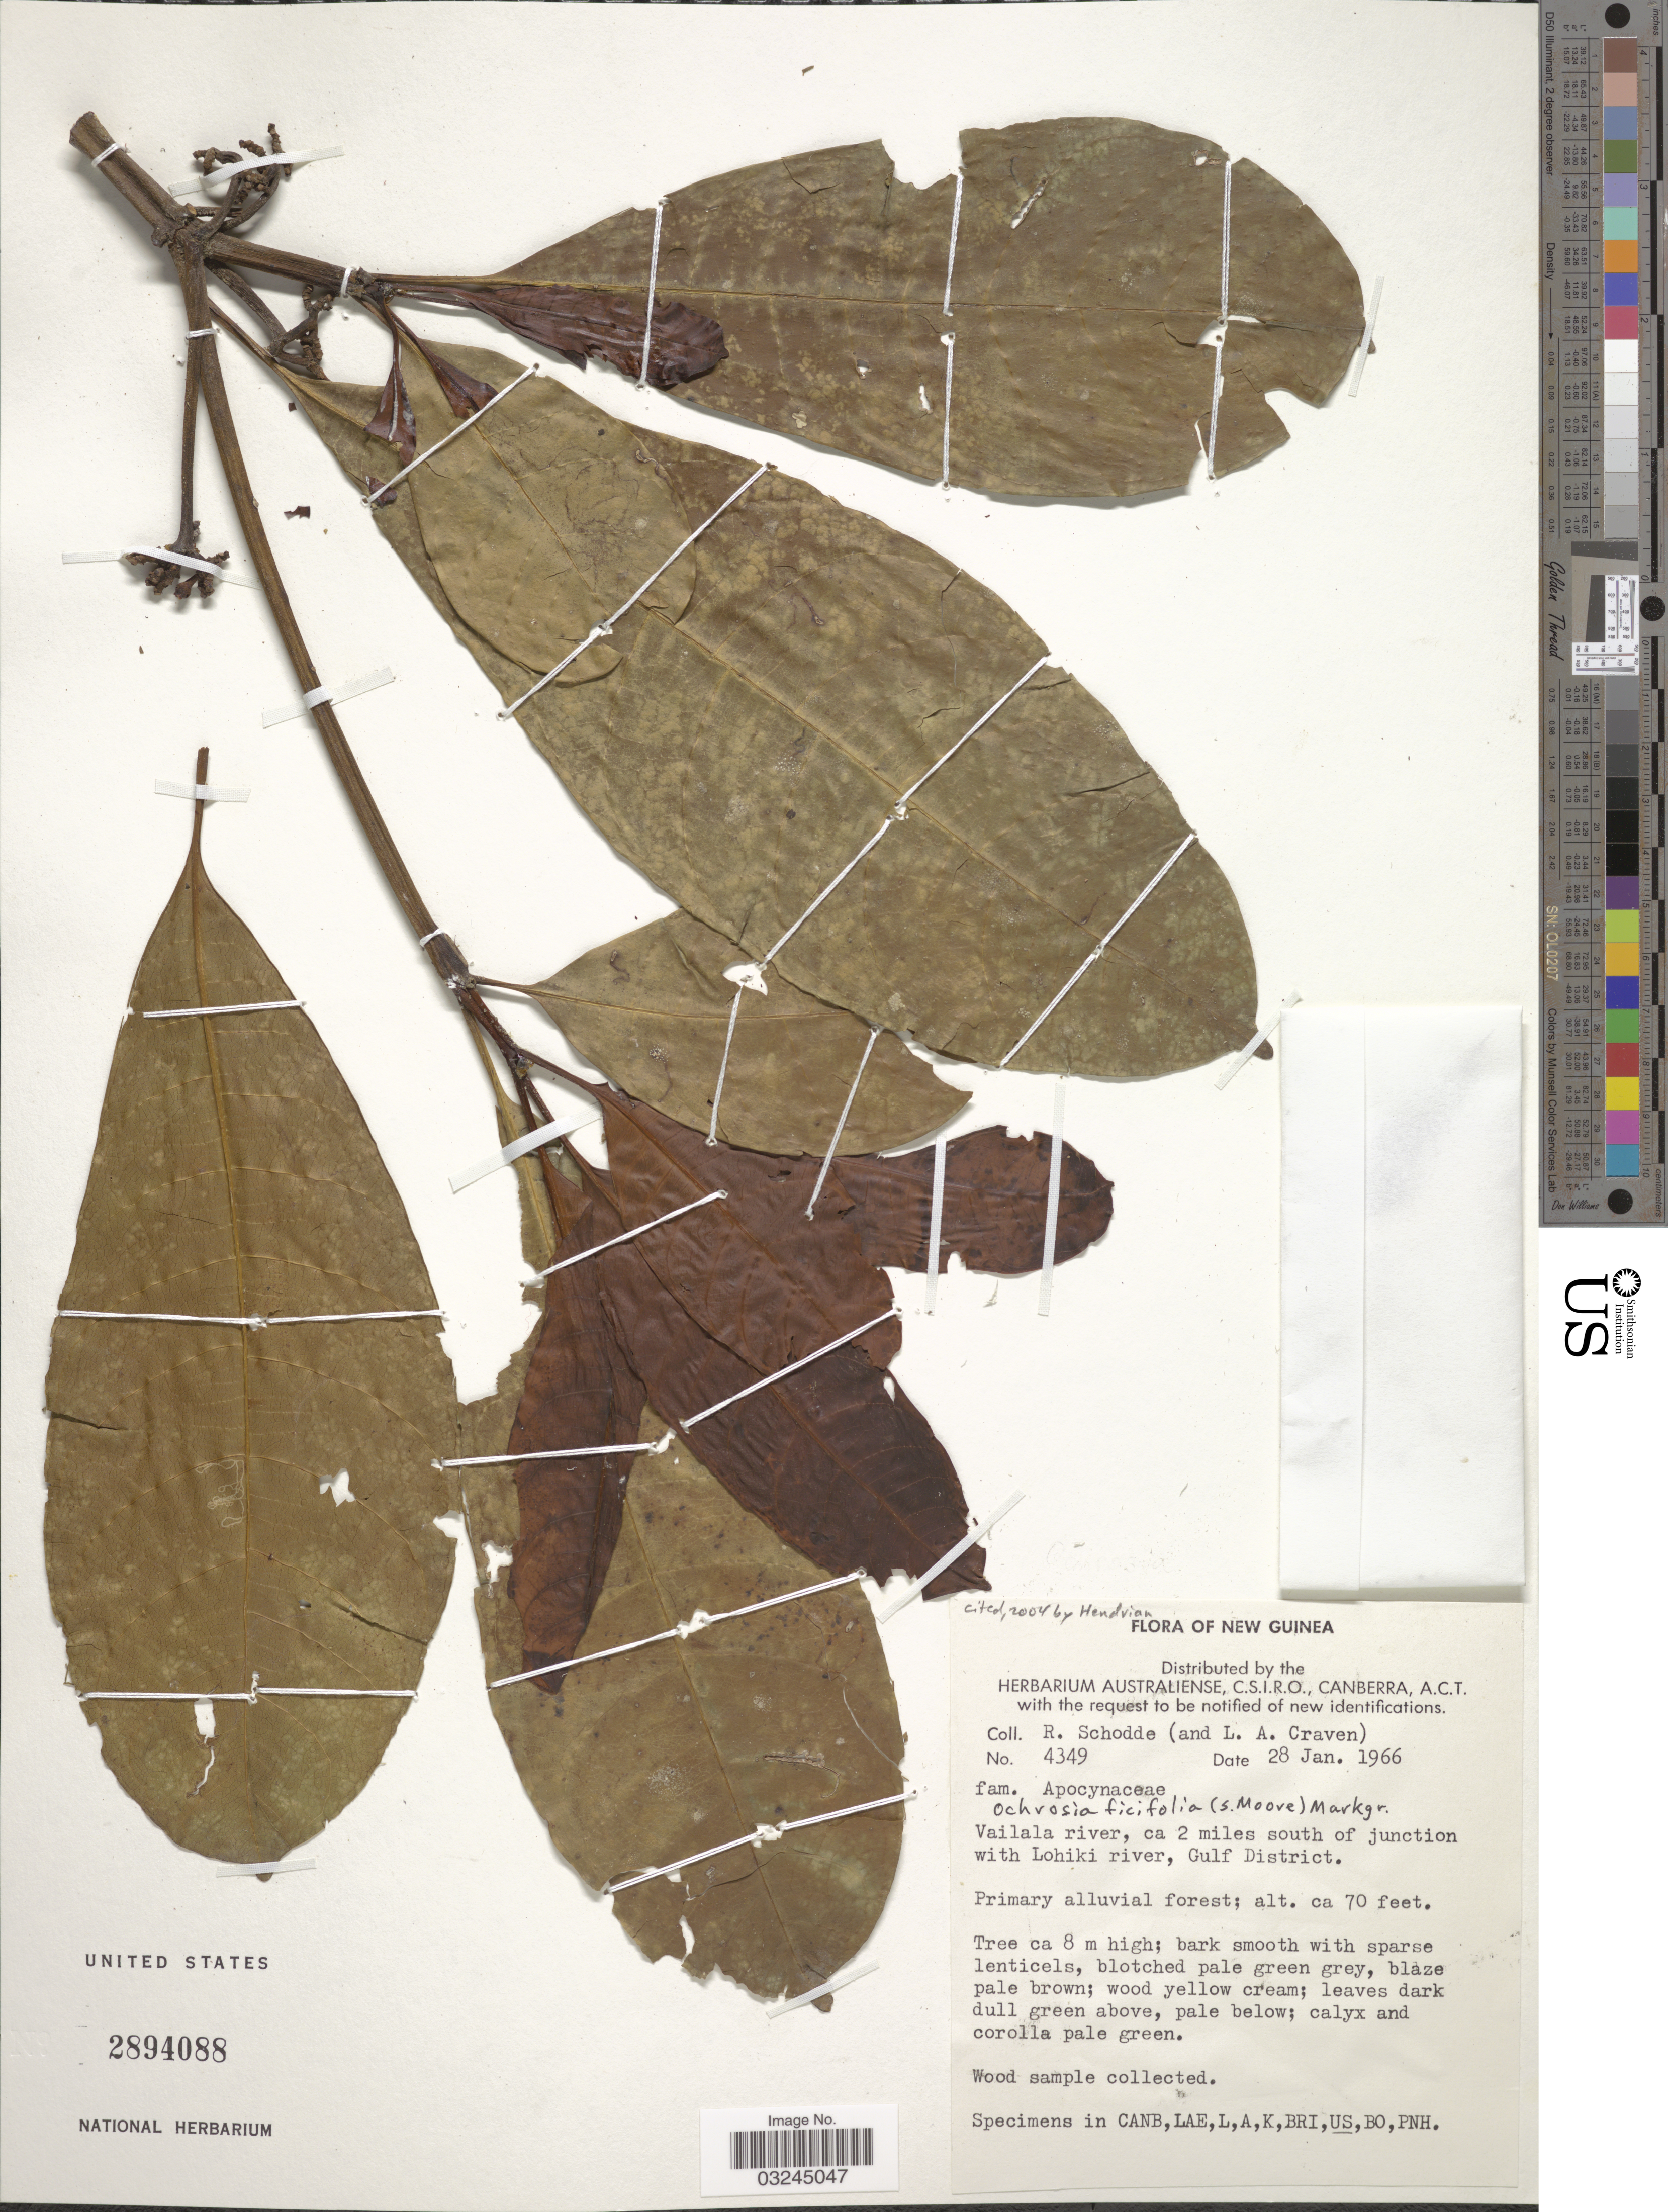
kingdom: Plantae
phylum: Tracheophyta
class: Magnoliopsida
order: Gentianales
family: Apocynaceae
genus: Ochrosia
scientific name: Ochrosia ficifolia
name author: (S. Moore) Markgr.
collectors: R. Schodde & L. A. Craven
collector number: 4349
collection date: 1966-01-28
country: Papua New Guinea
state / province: Gulf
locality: New Guinea. Vailala river, ca 2 miles south of junction with Lohiki river, Gulf District.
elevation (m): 21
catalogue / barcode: US 2894088